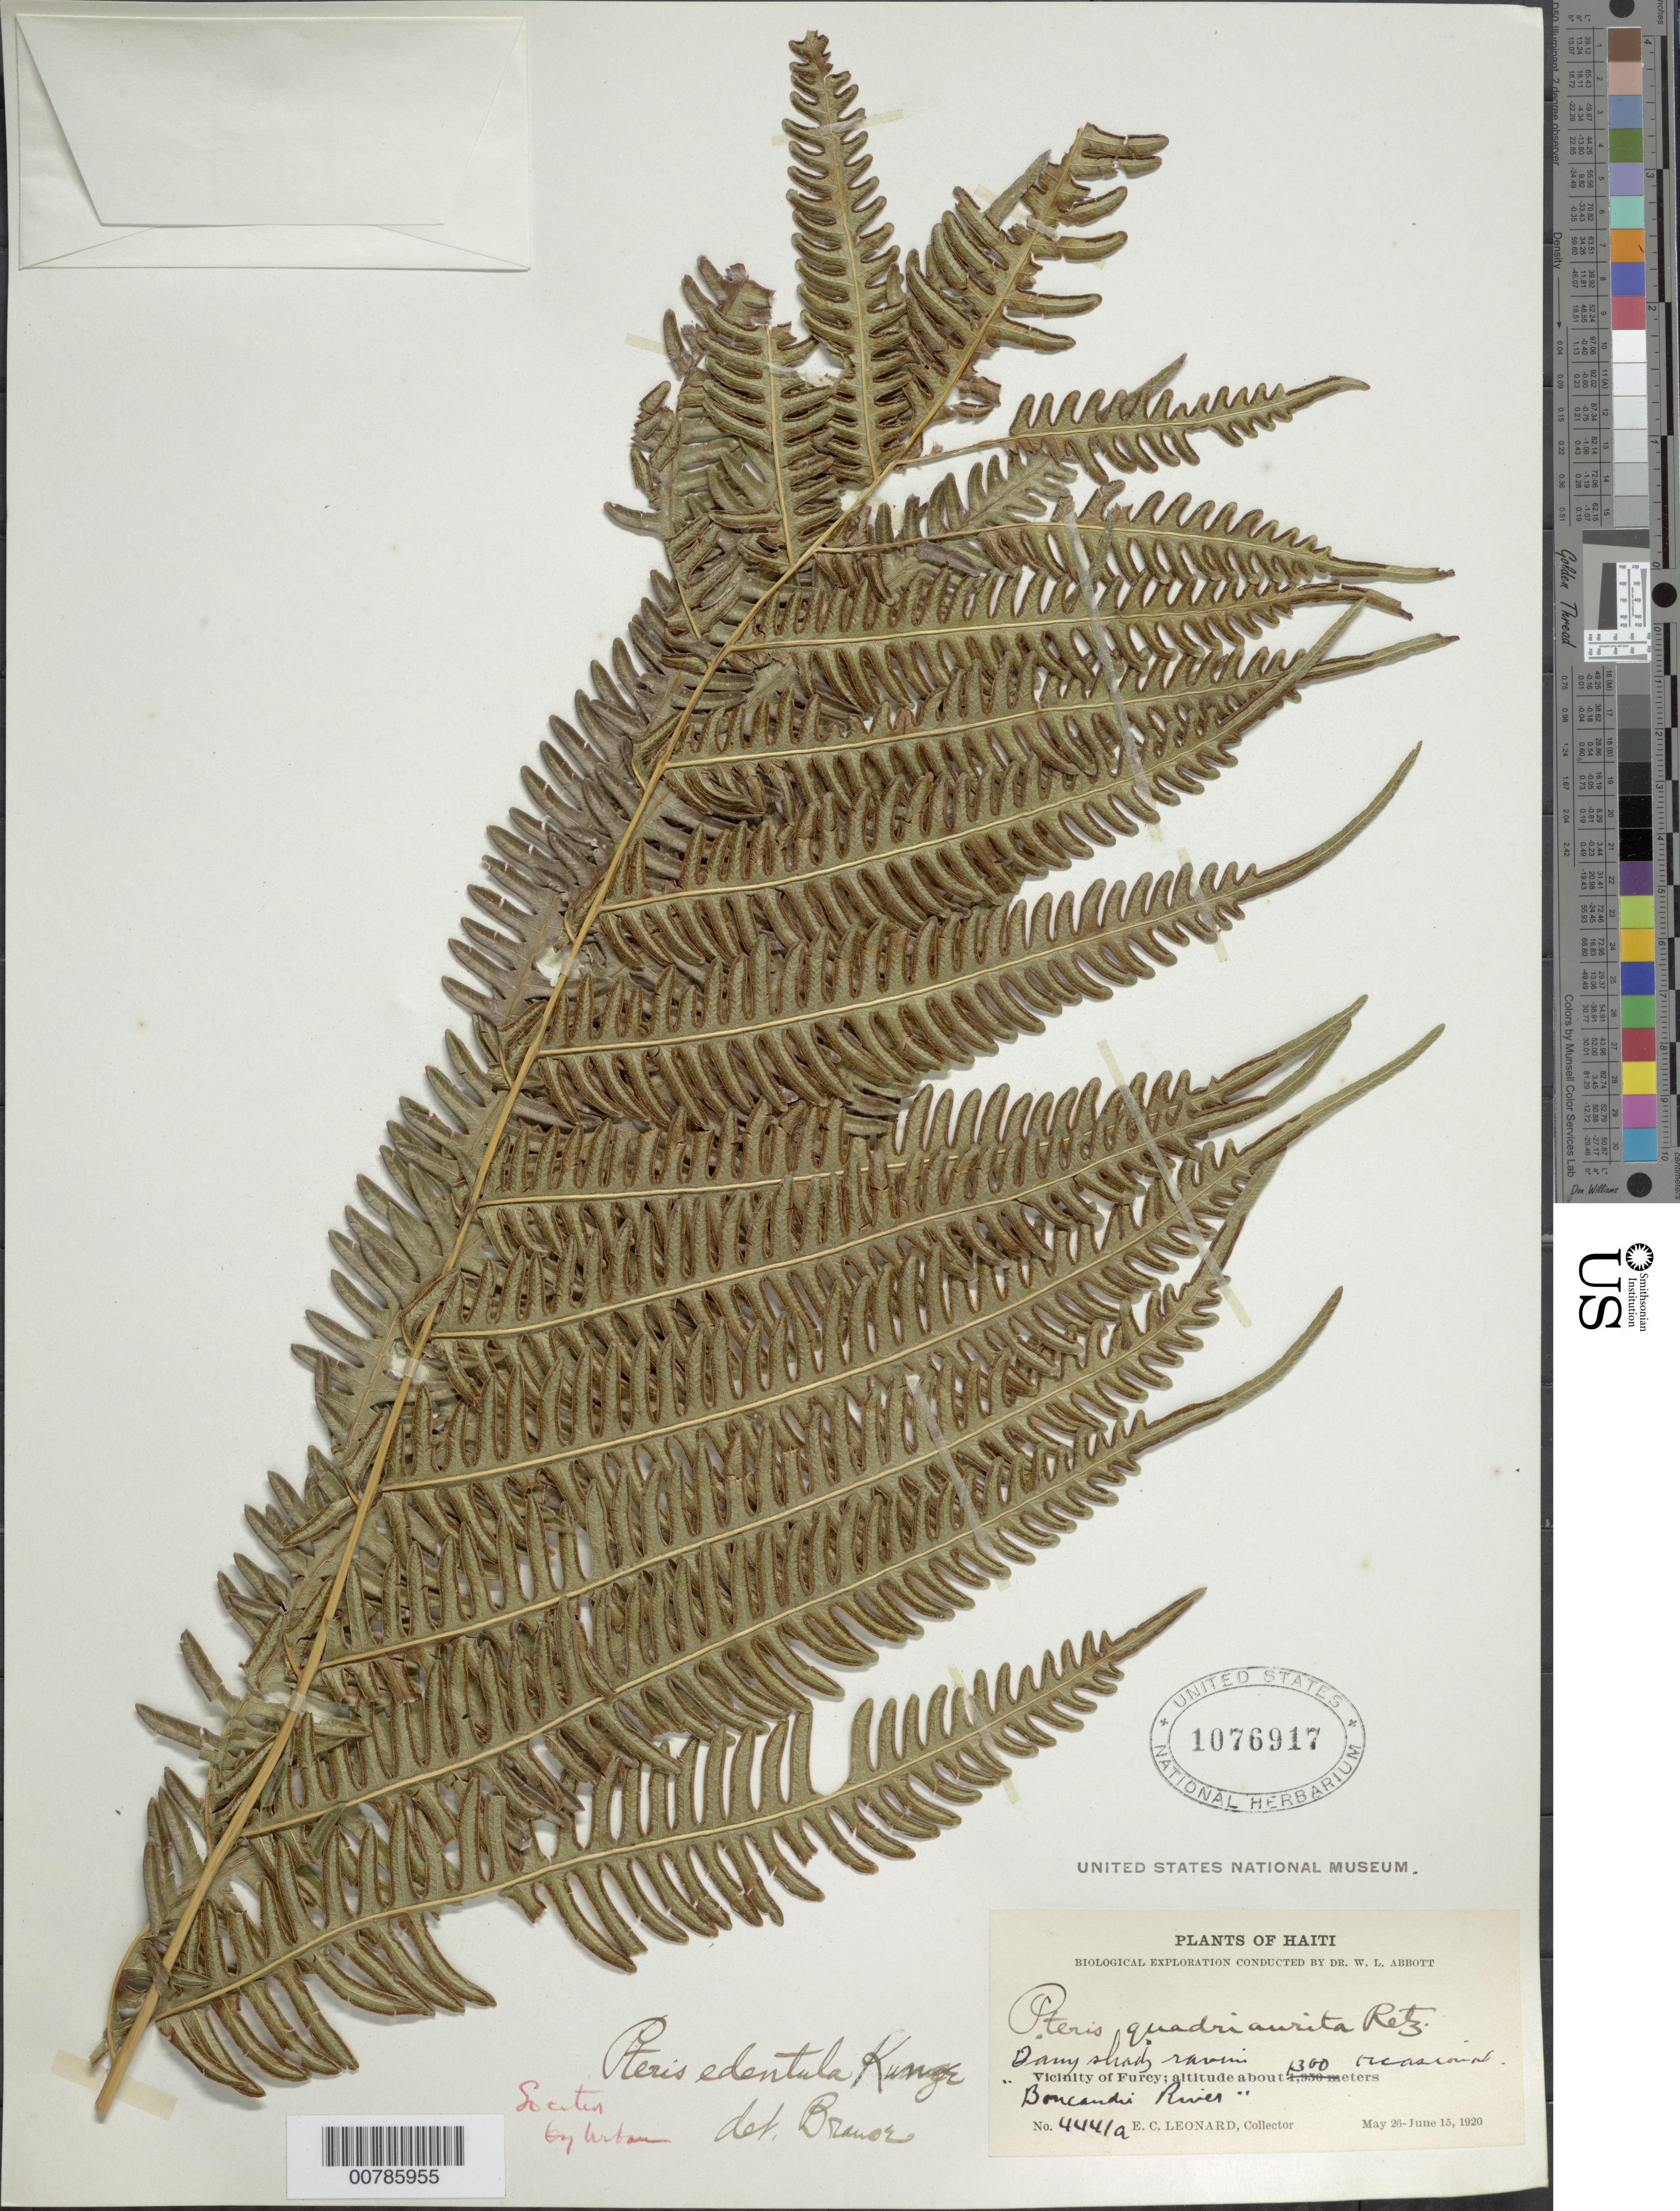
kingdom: Plantae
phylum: Tracheophyta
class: Polypodiopsida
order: Polypodiales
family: Pteridaceae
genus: Pteris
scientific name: Pteris quadriaurita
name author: Retz.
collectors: E. C. Leonard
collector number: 4441a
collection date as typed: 26 May 1920 15 Jun 1920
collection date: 1920-05-26/1920-06-15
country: Haiti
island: Hispaniola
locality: Furcy, vicinity; Boniandri River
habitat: Dry shady ravine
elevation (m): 1300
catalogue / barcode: US 1076917